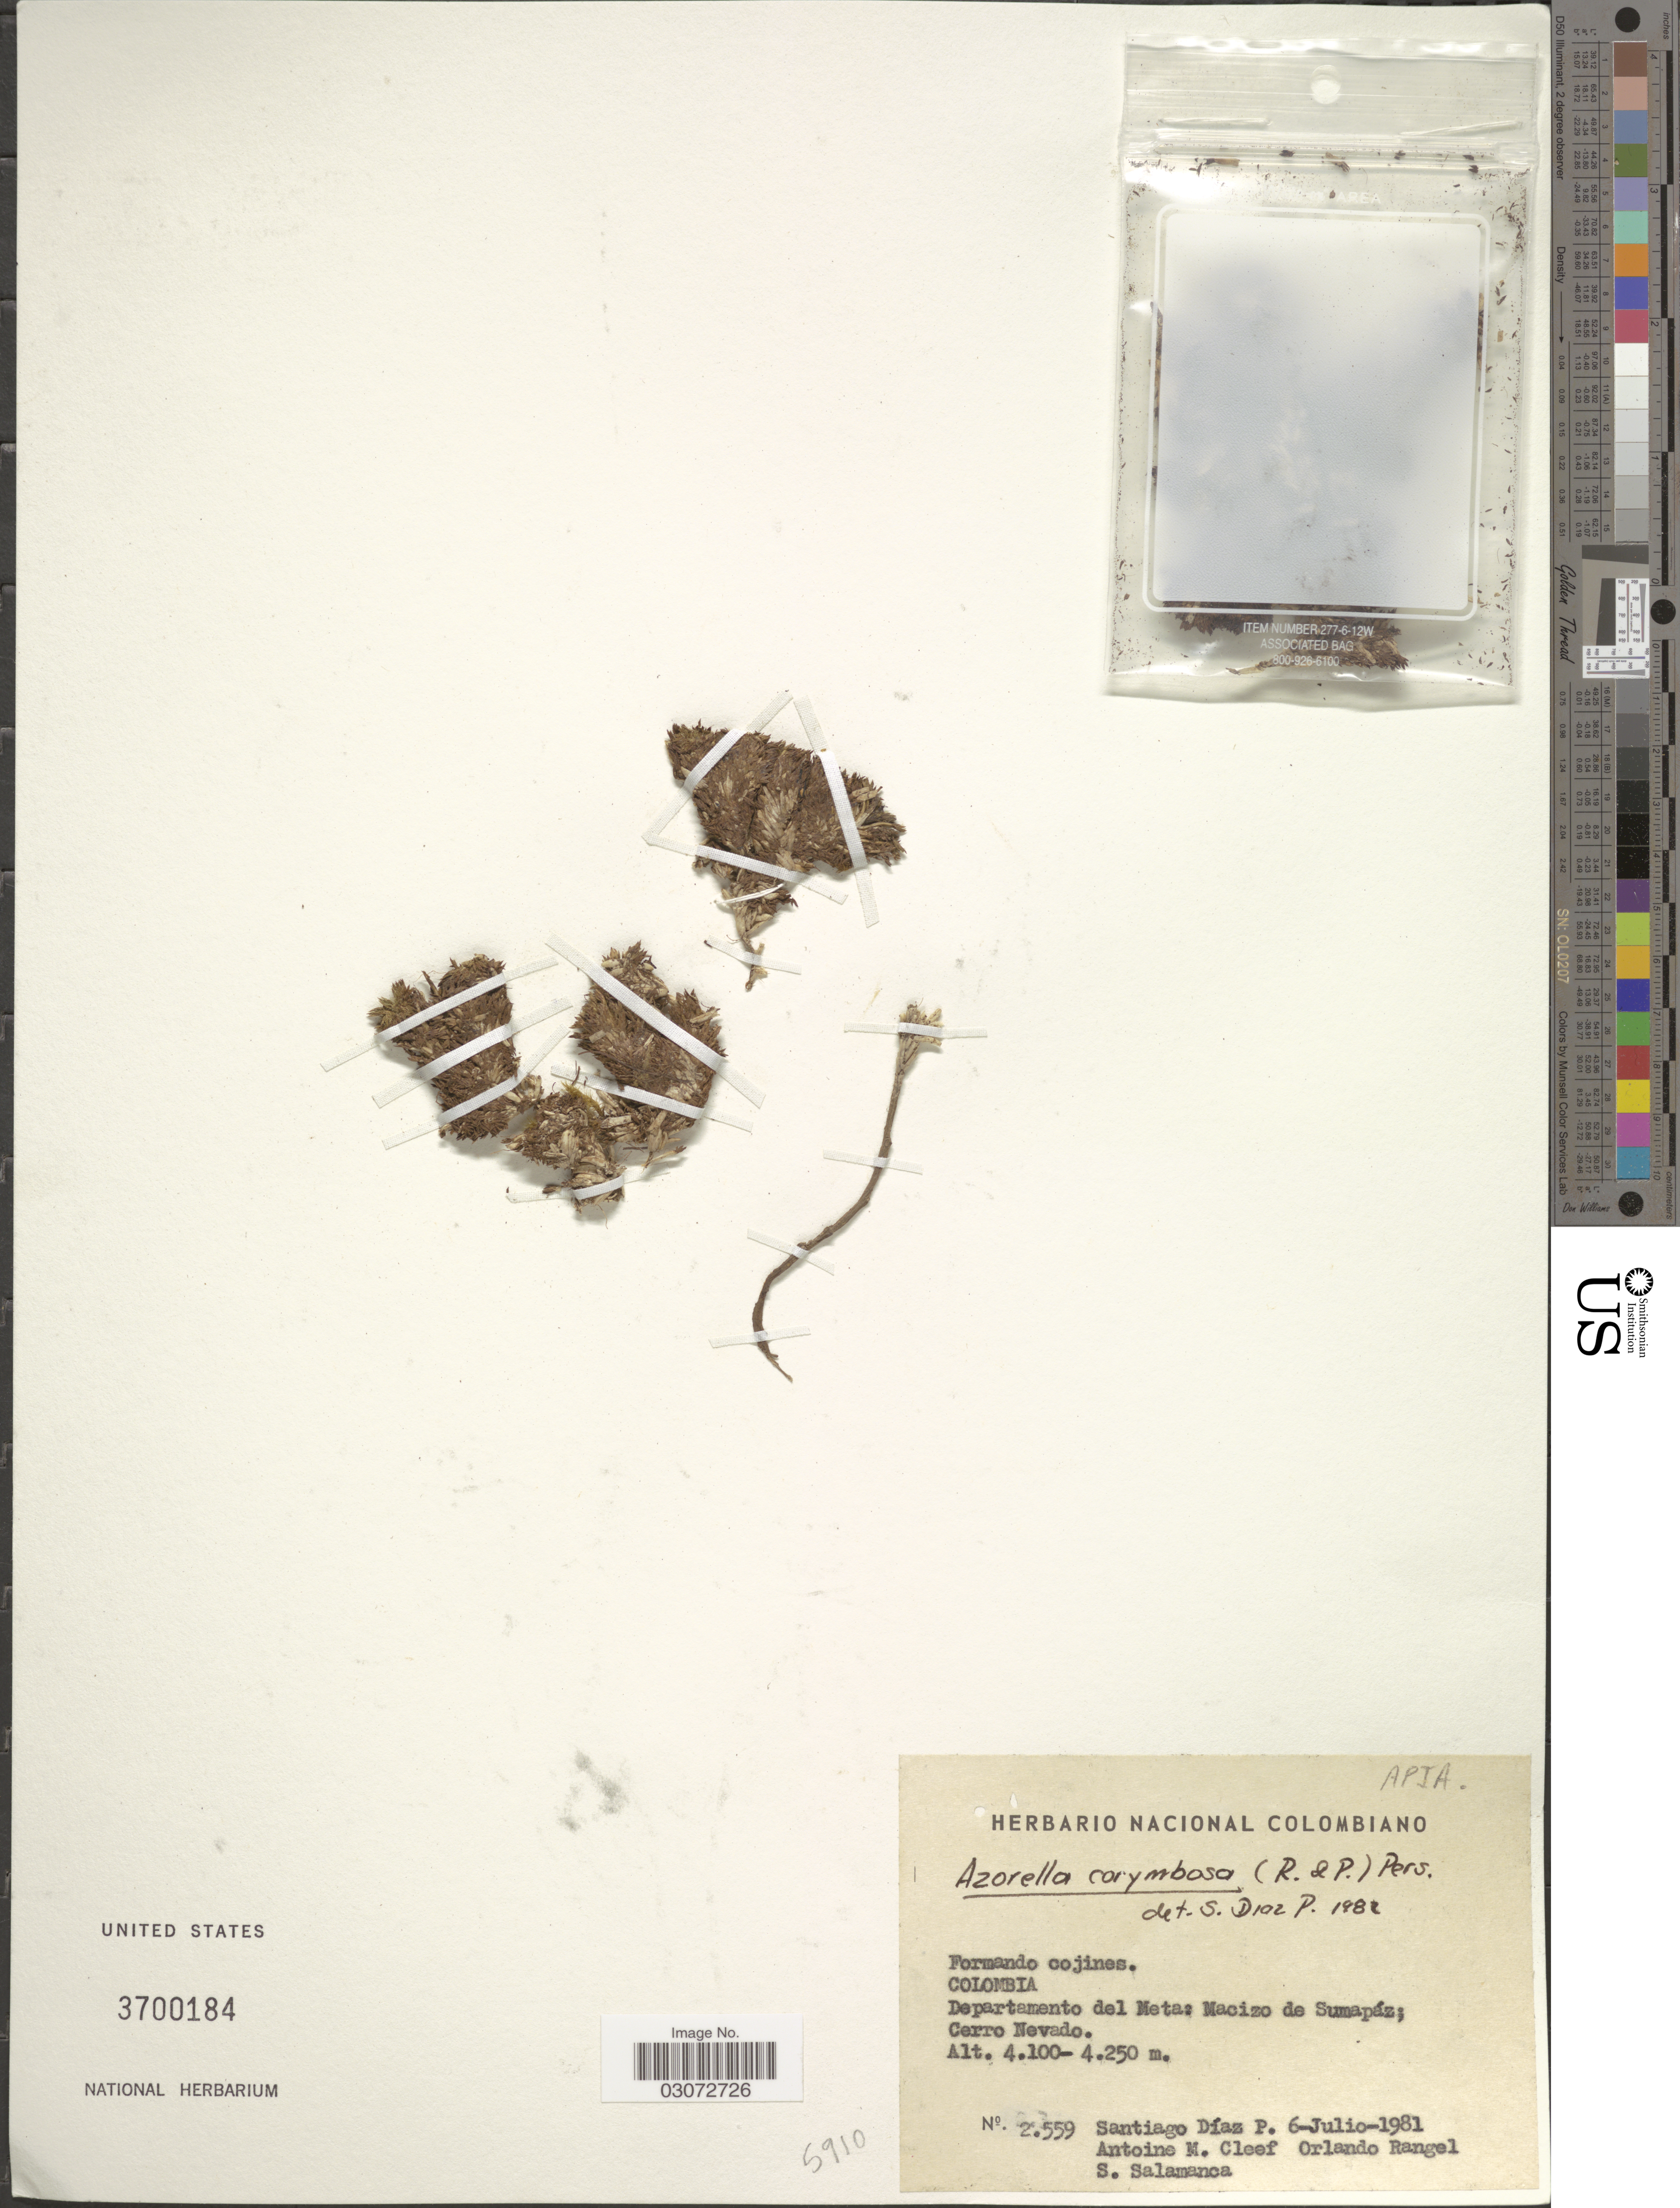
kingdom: Plantae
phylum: Tracheophyta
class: Magnoliopsida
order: Apiales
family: Apiaceae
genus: Azorella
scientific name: Azorella corymbosa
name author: (Ruiz & Pav.) Pers.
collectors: S. Diaz P., A. M. Cleef, O. Rangel & S. Salamanca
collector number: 2559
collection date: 1981-07-06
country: Colombia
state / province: Meta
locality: Departamento del Meta: Macizo de Sumapáz: Cerro Nevado.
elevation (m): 4100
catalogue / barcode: US 3700184